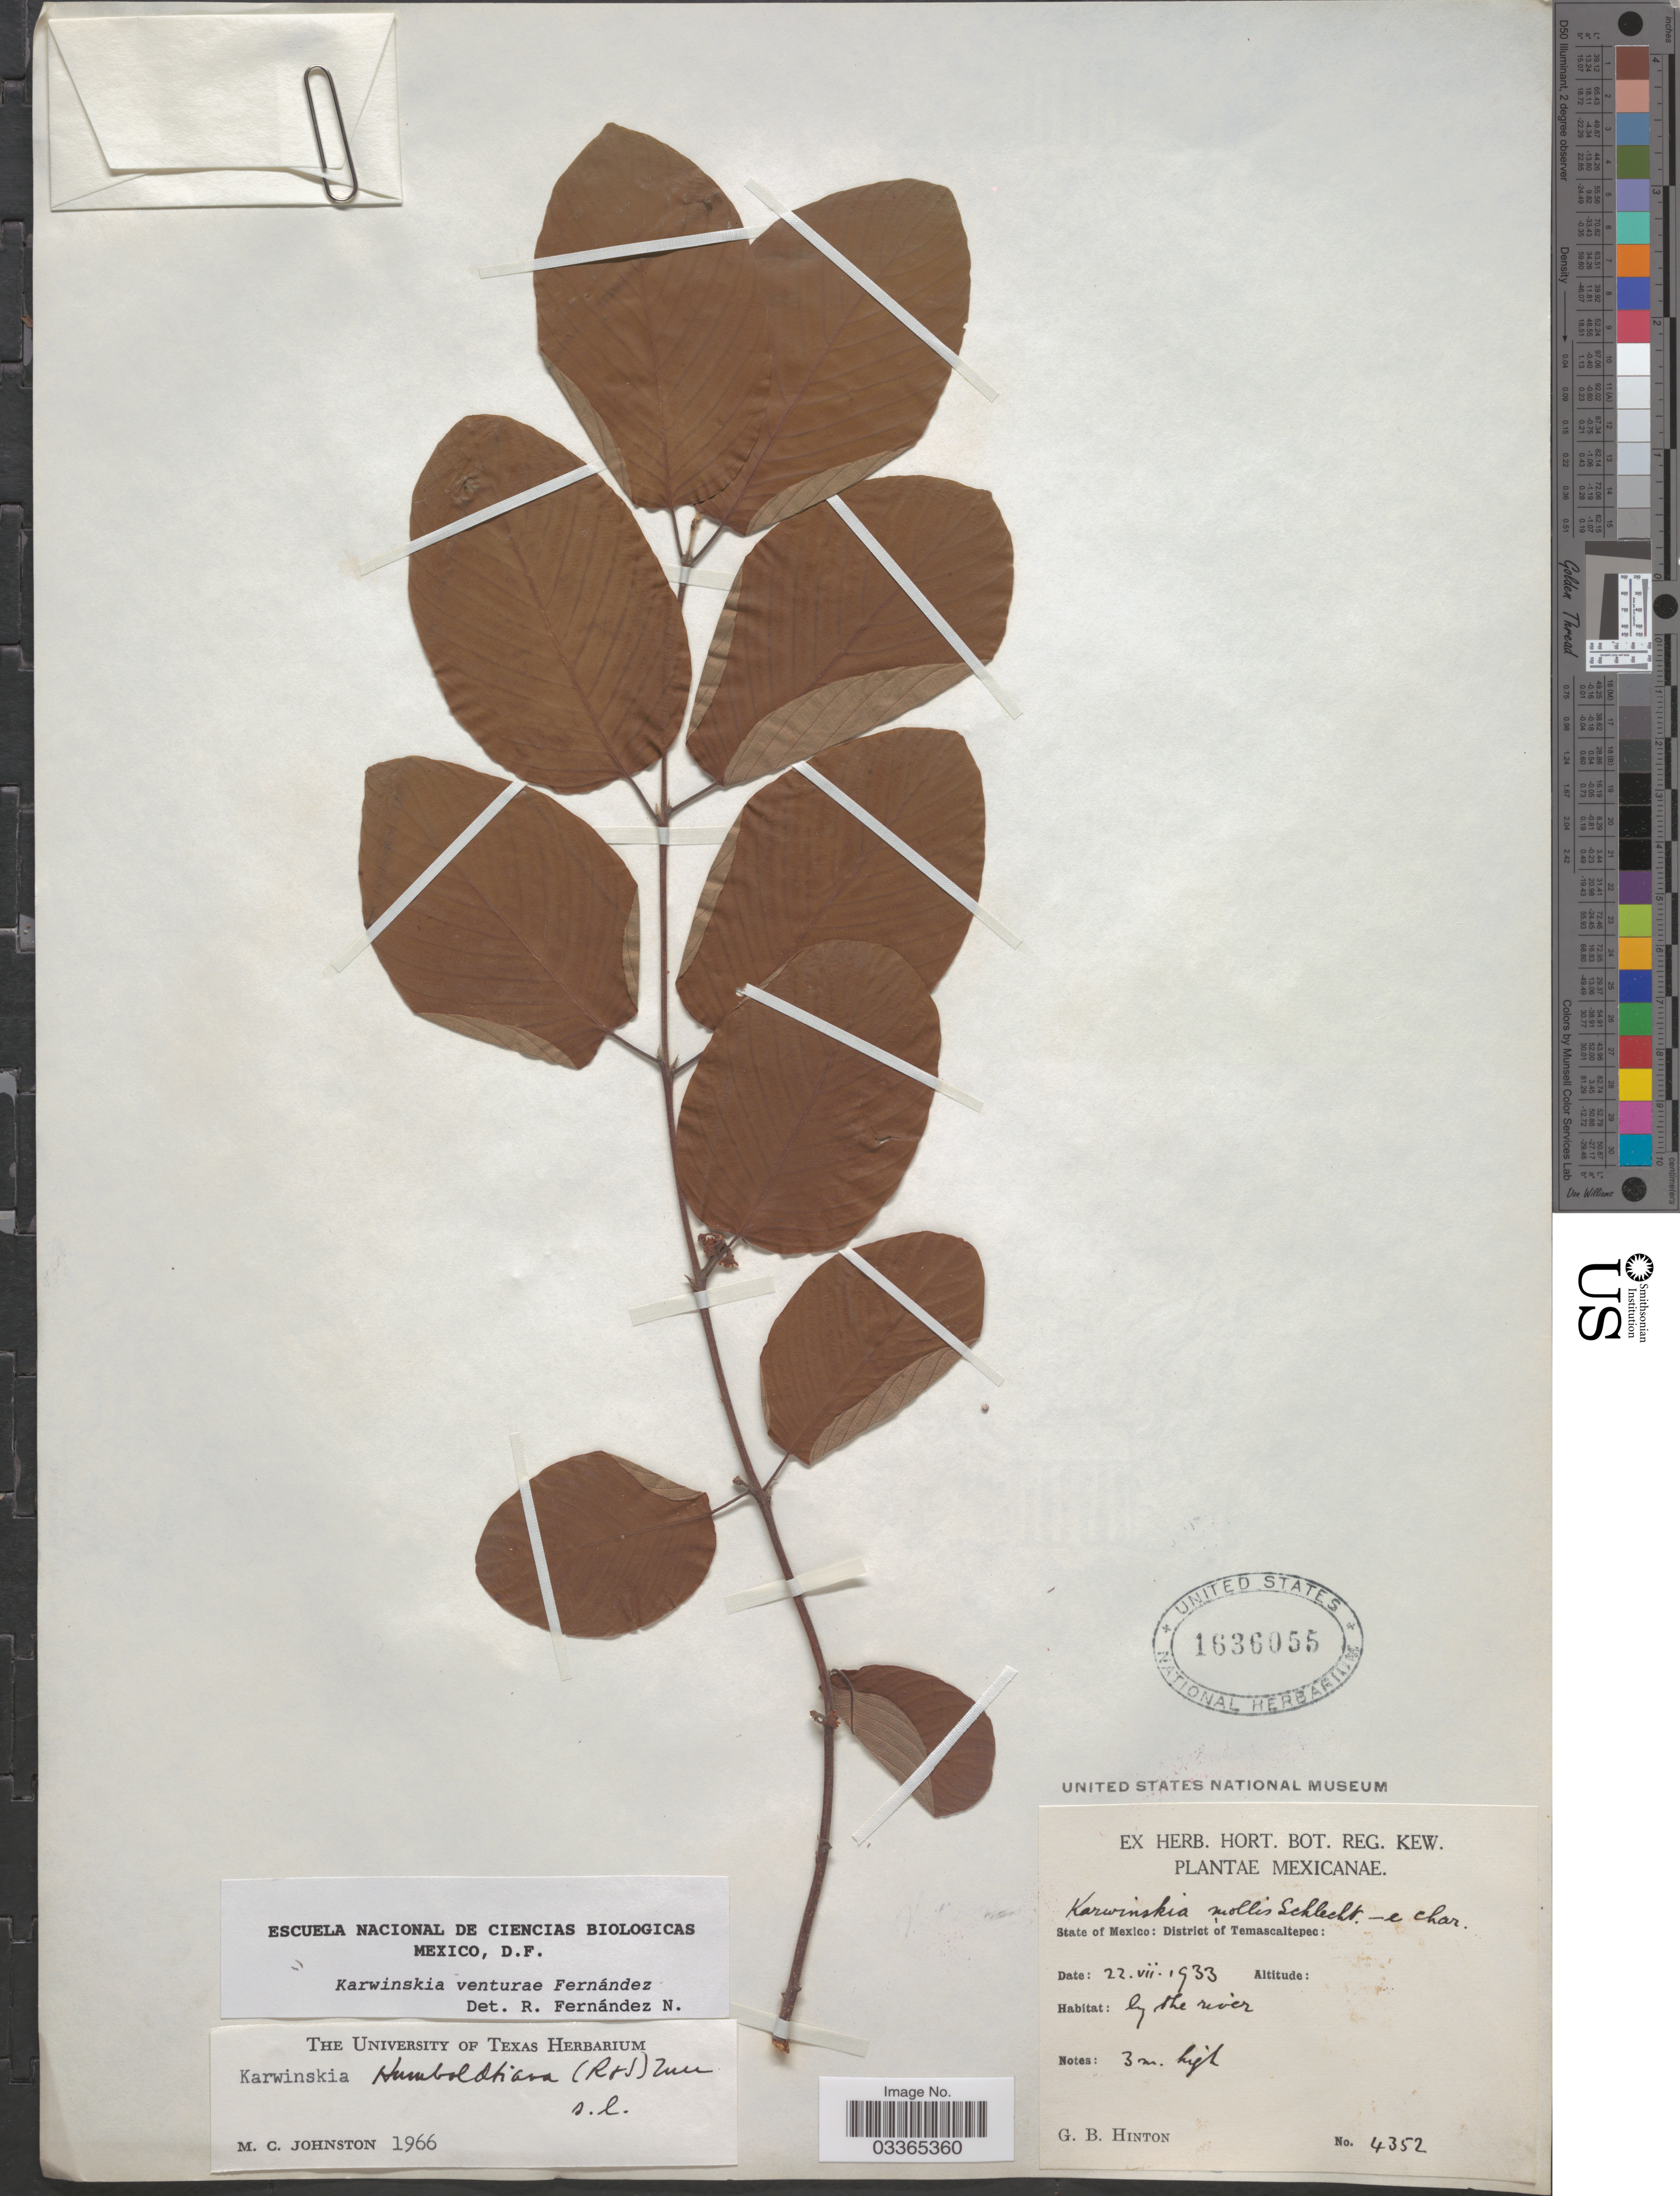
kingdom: Plantae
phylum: Tracheophyta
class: Magnoliopsida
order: Rosales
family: Rhamnaceae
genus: Karwinskia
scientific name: Karwinskia venturae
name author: Fernández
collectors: G. B. Hinton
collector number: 4352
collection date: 1933-07-22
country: Mexico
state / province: México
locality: District of Temascaltepec.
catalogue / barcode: US 1636055